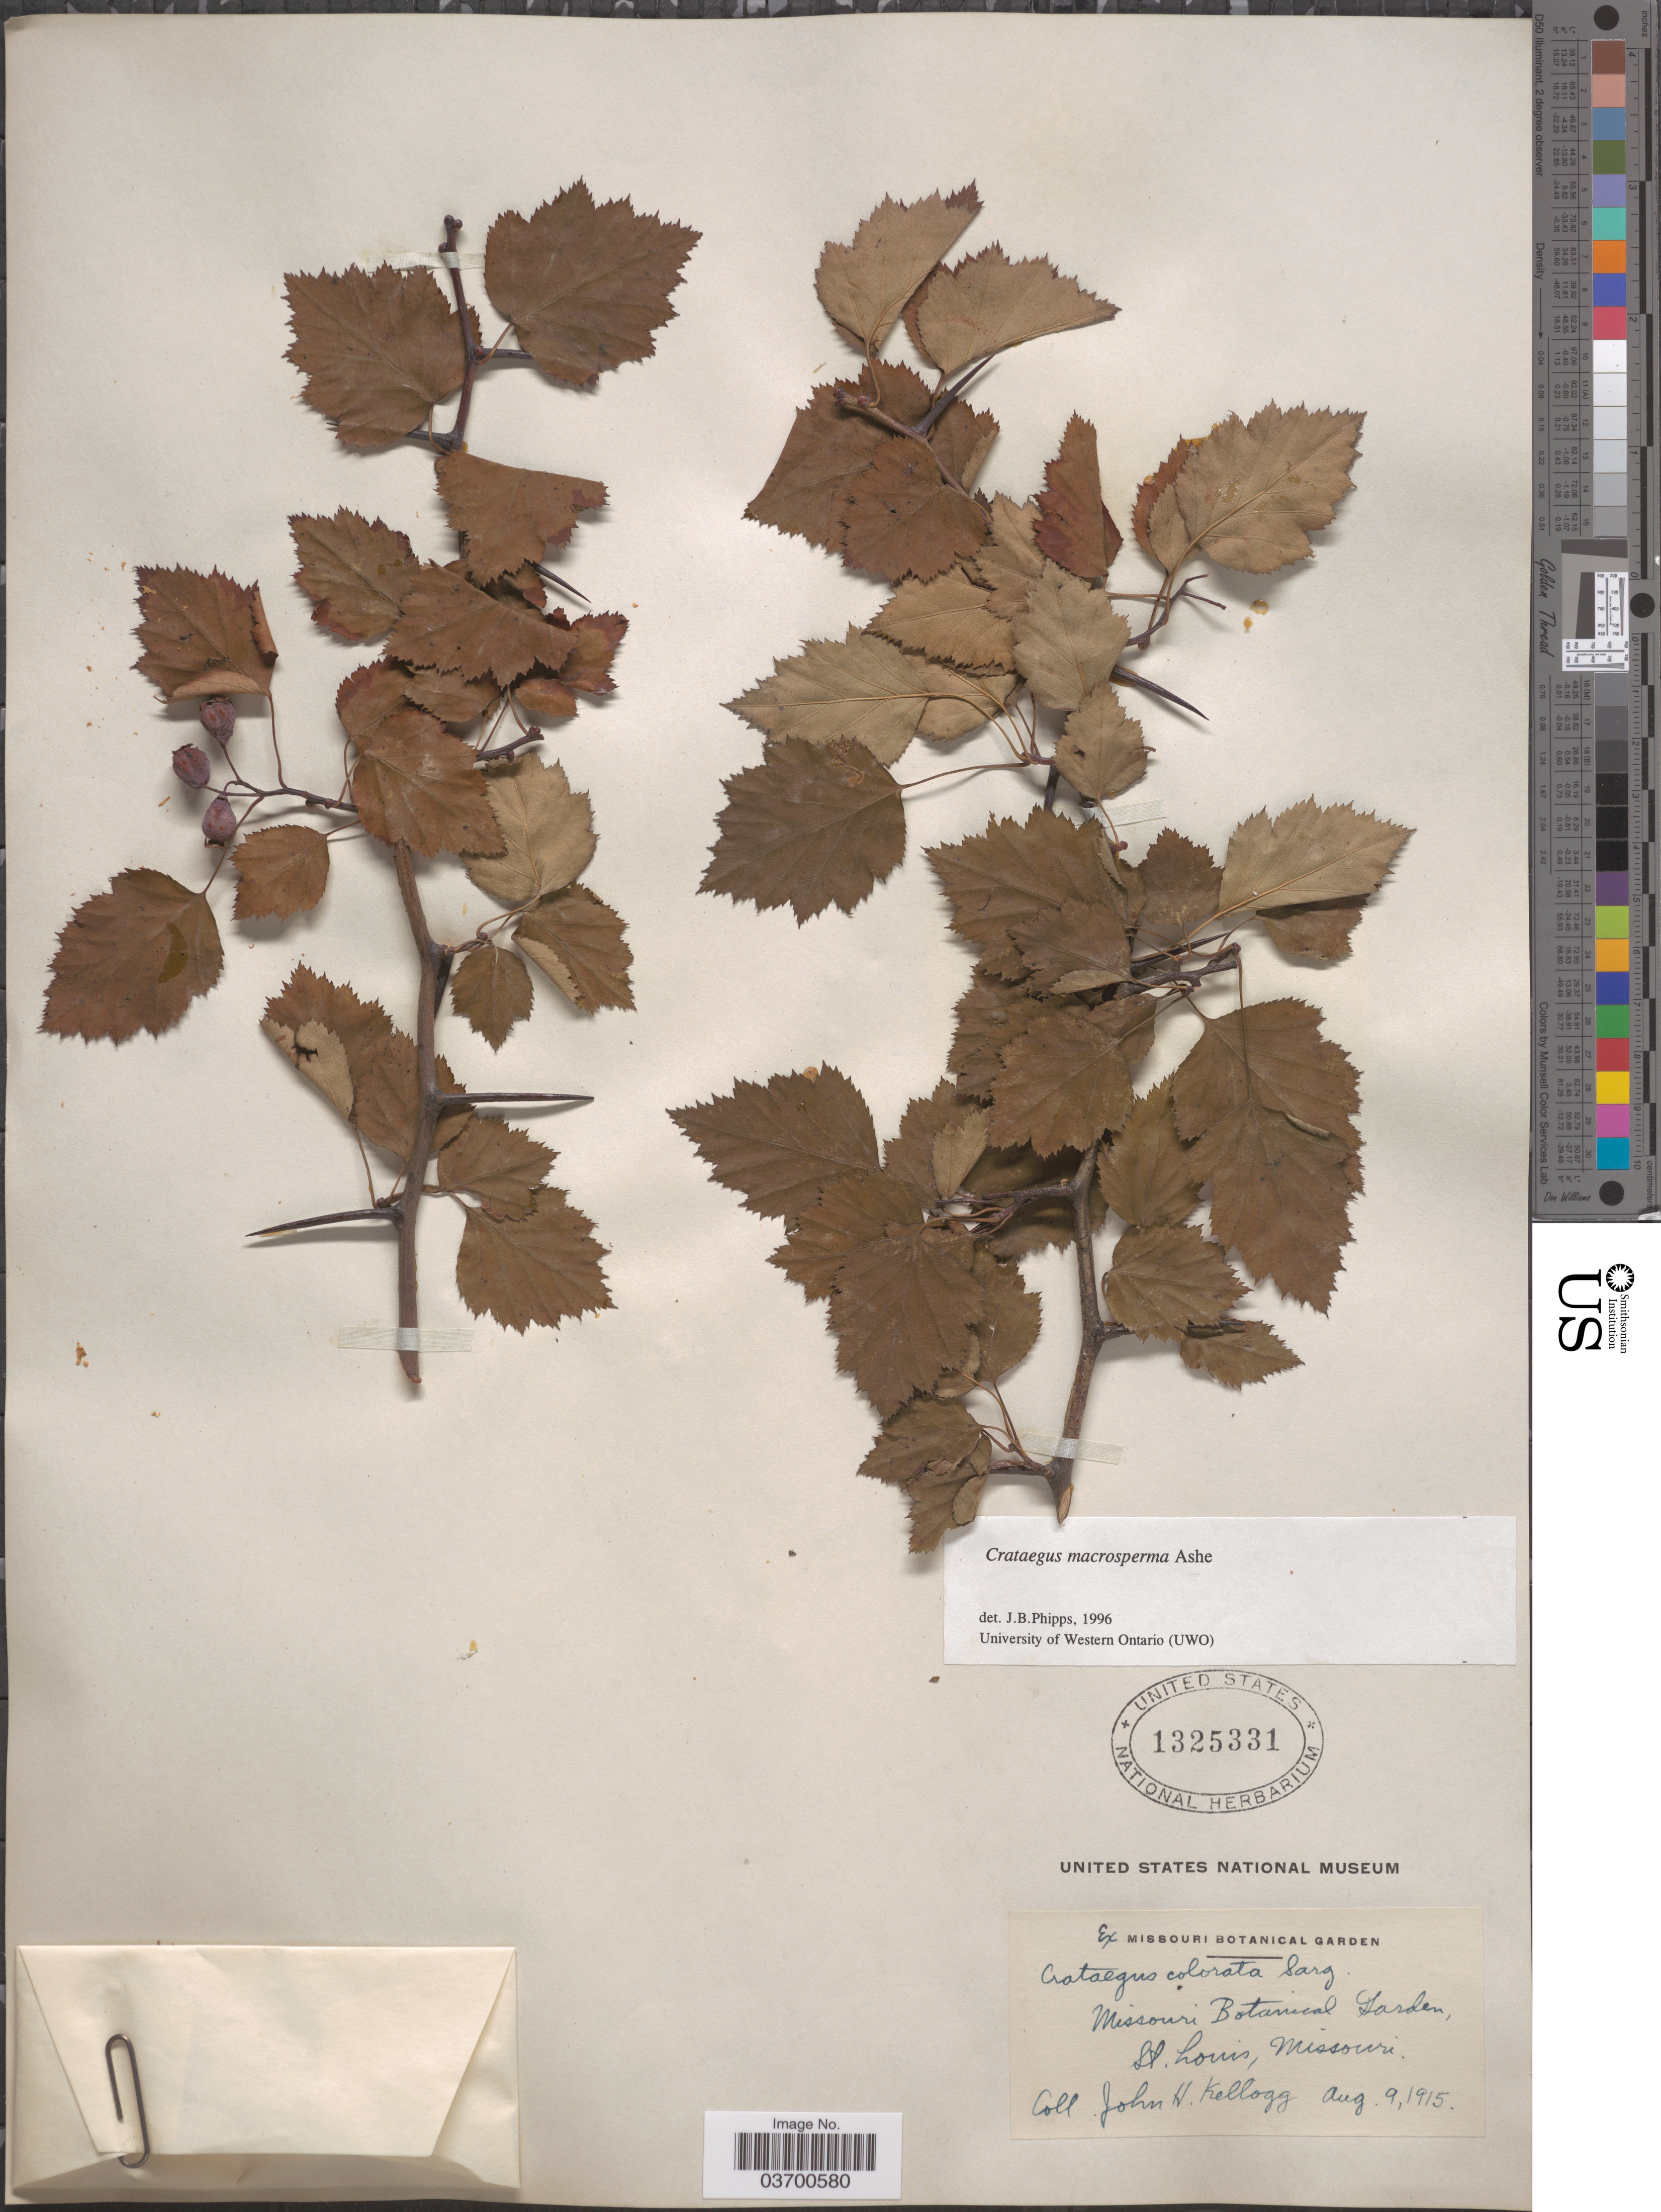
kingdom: Plantae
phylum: Tracheophyta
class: Magnoliopsida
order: Rosales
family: Rosaceae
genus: Crataegus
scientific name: Crataegus macrosperma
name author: Ashe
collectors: J. H. Kellogg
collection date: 1915-08-09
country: United States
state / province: Missouri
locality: Missouri Botanical Garden, St. Louis.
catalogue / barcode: US 1325331